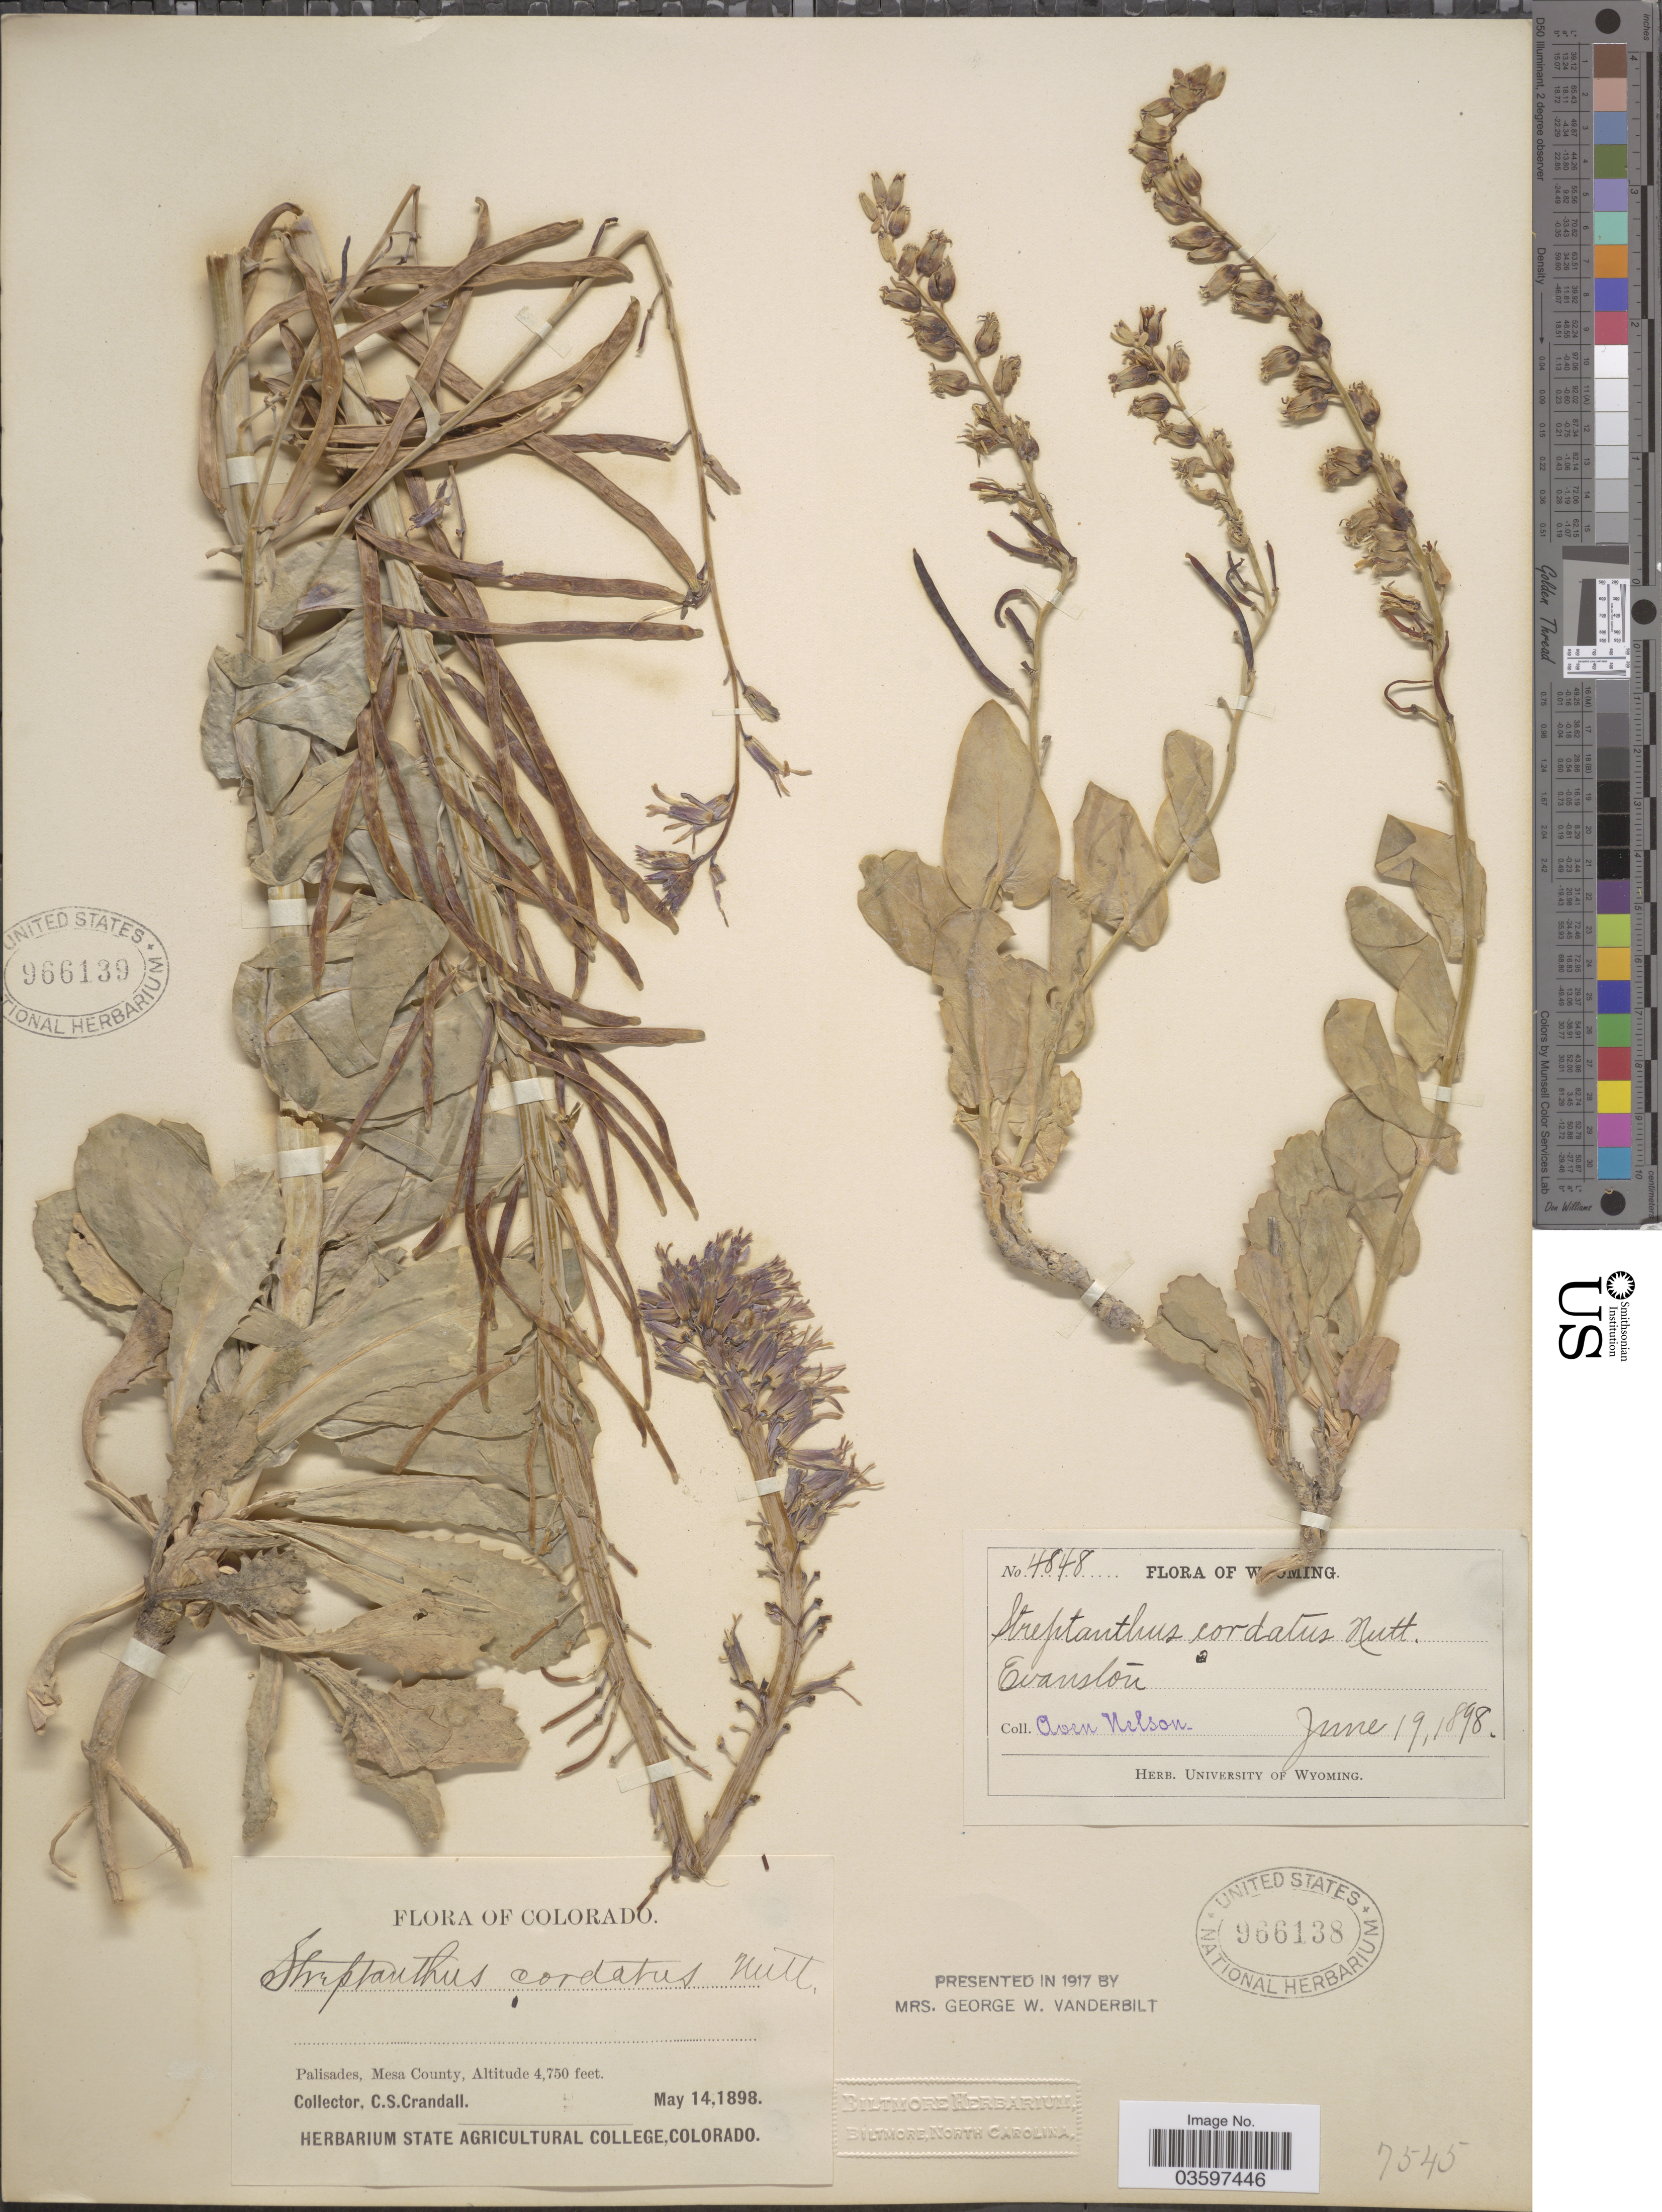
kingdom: Plantae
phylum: Tracheophyta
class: Magnoliopsida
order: Brassicales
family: Brassicaceae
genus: Streptanthus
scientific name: Streptanthus cordatus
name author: Nutt. ex Torr. & A. Gray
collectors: A. Nelson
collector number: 4848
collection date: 1898-06-19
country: United States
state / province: Wyoming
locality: Evanston.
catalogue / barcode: US 966138